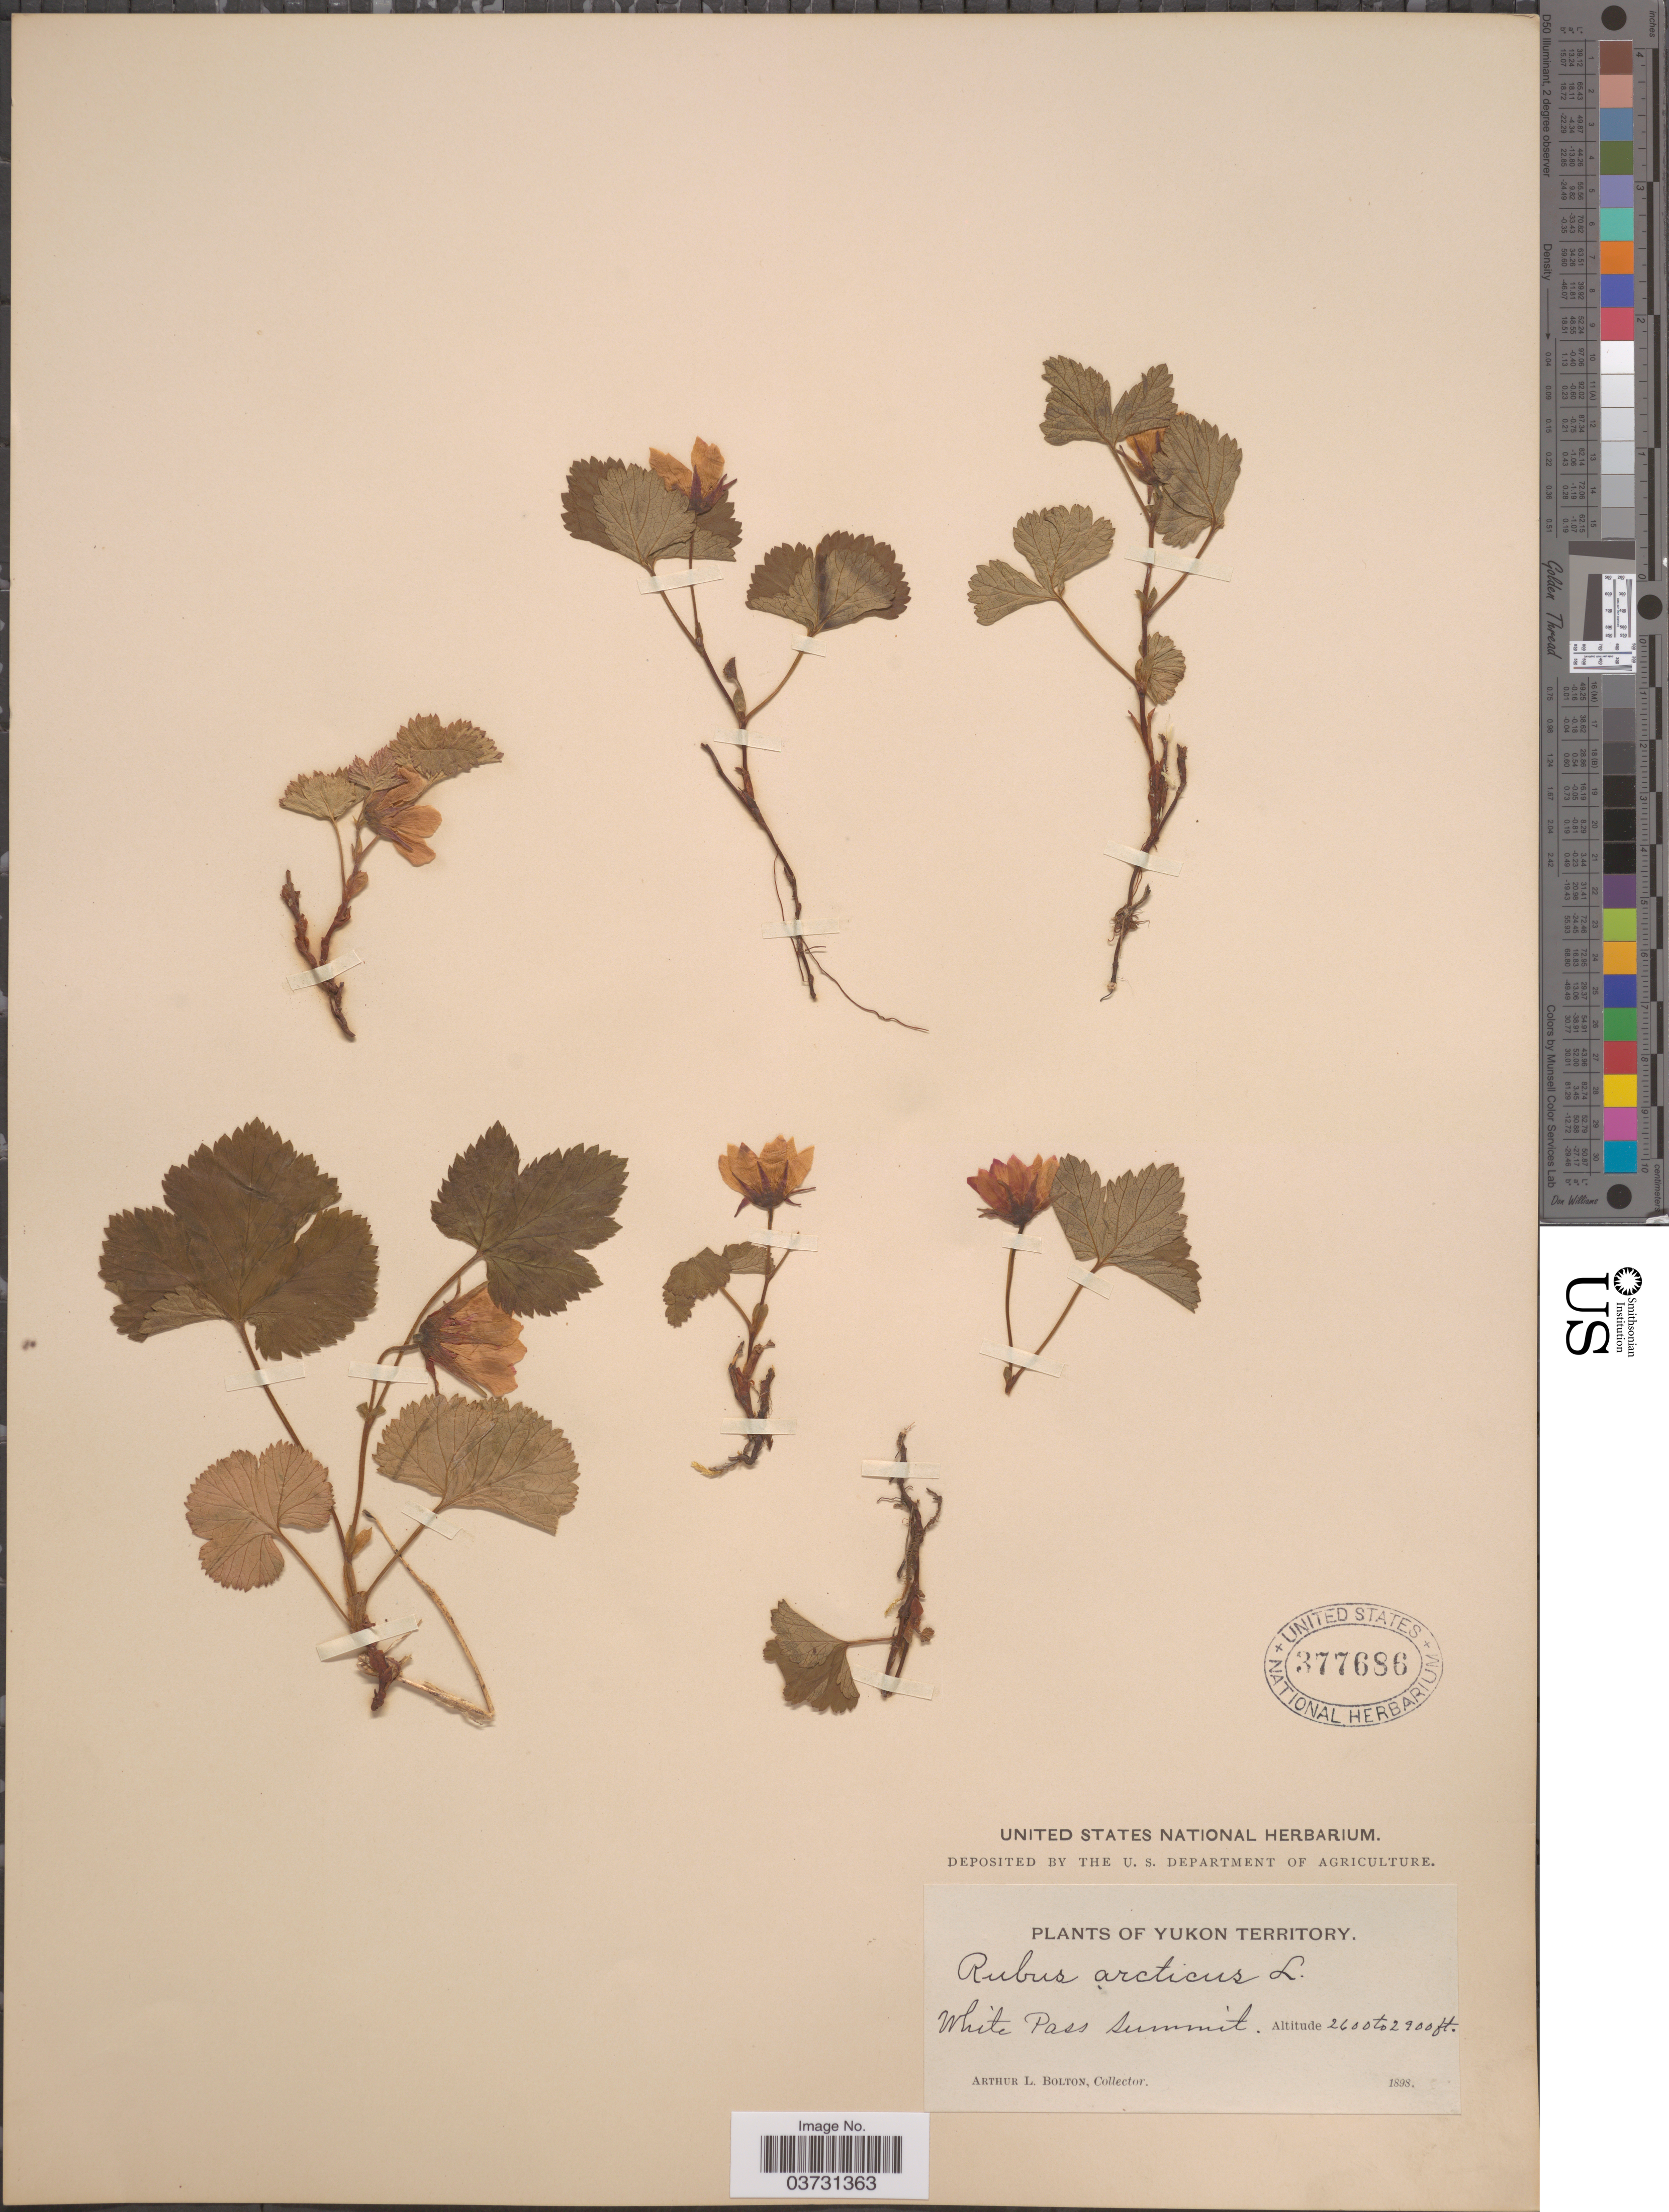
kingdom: Plantae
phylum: Tracheophyta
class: Magnoliopsida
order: Rosales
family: Rosaceae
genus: Rubus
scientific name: Rubus stellatus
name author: Sm.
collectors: A. Bolton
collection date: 1898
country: Canada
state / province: Yukon Territory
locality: White Pass summit.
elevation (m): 792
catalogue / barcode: US 377686